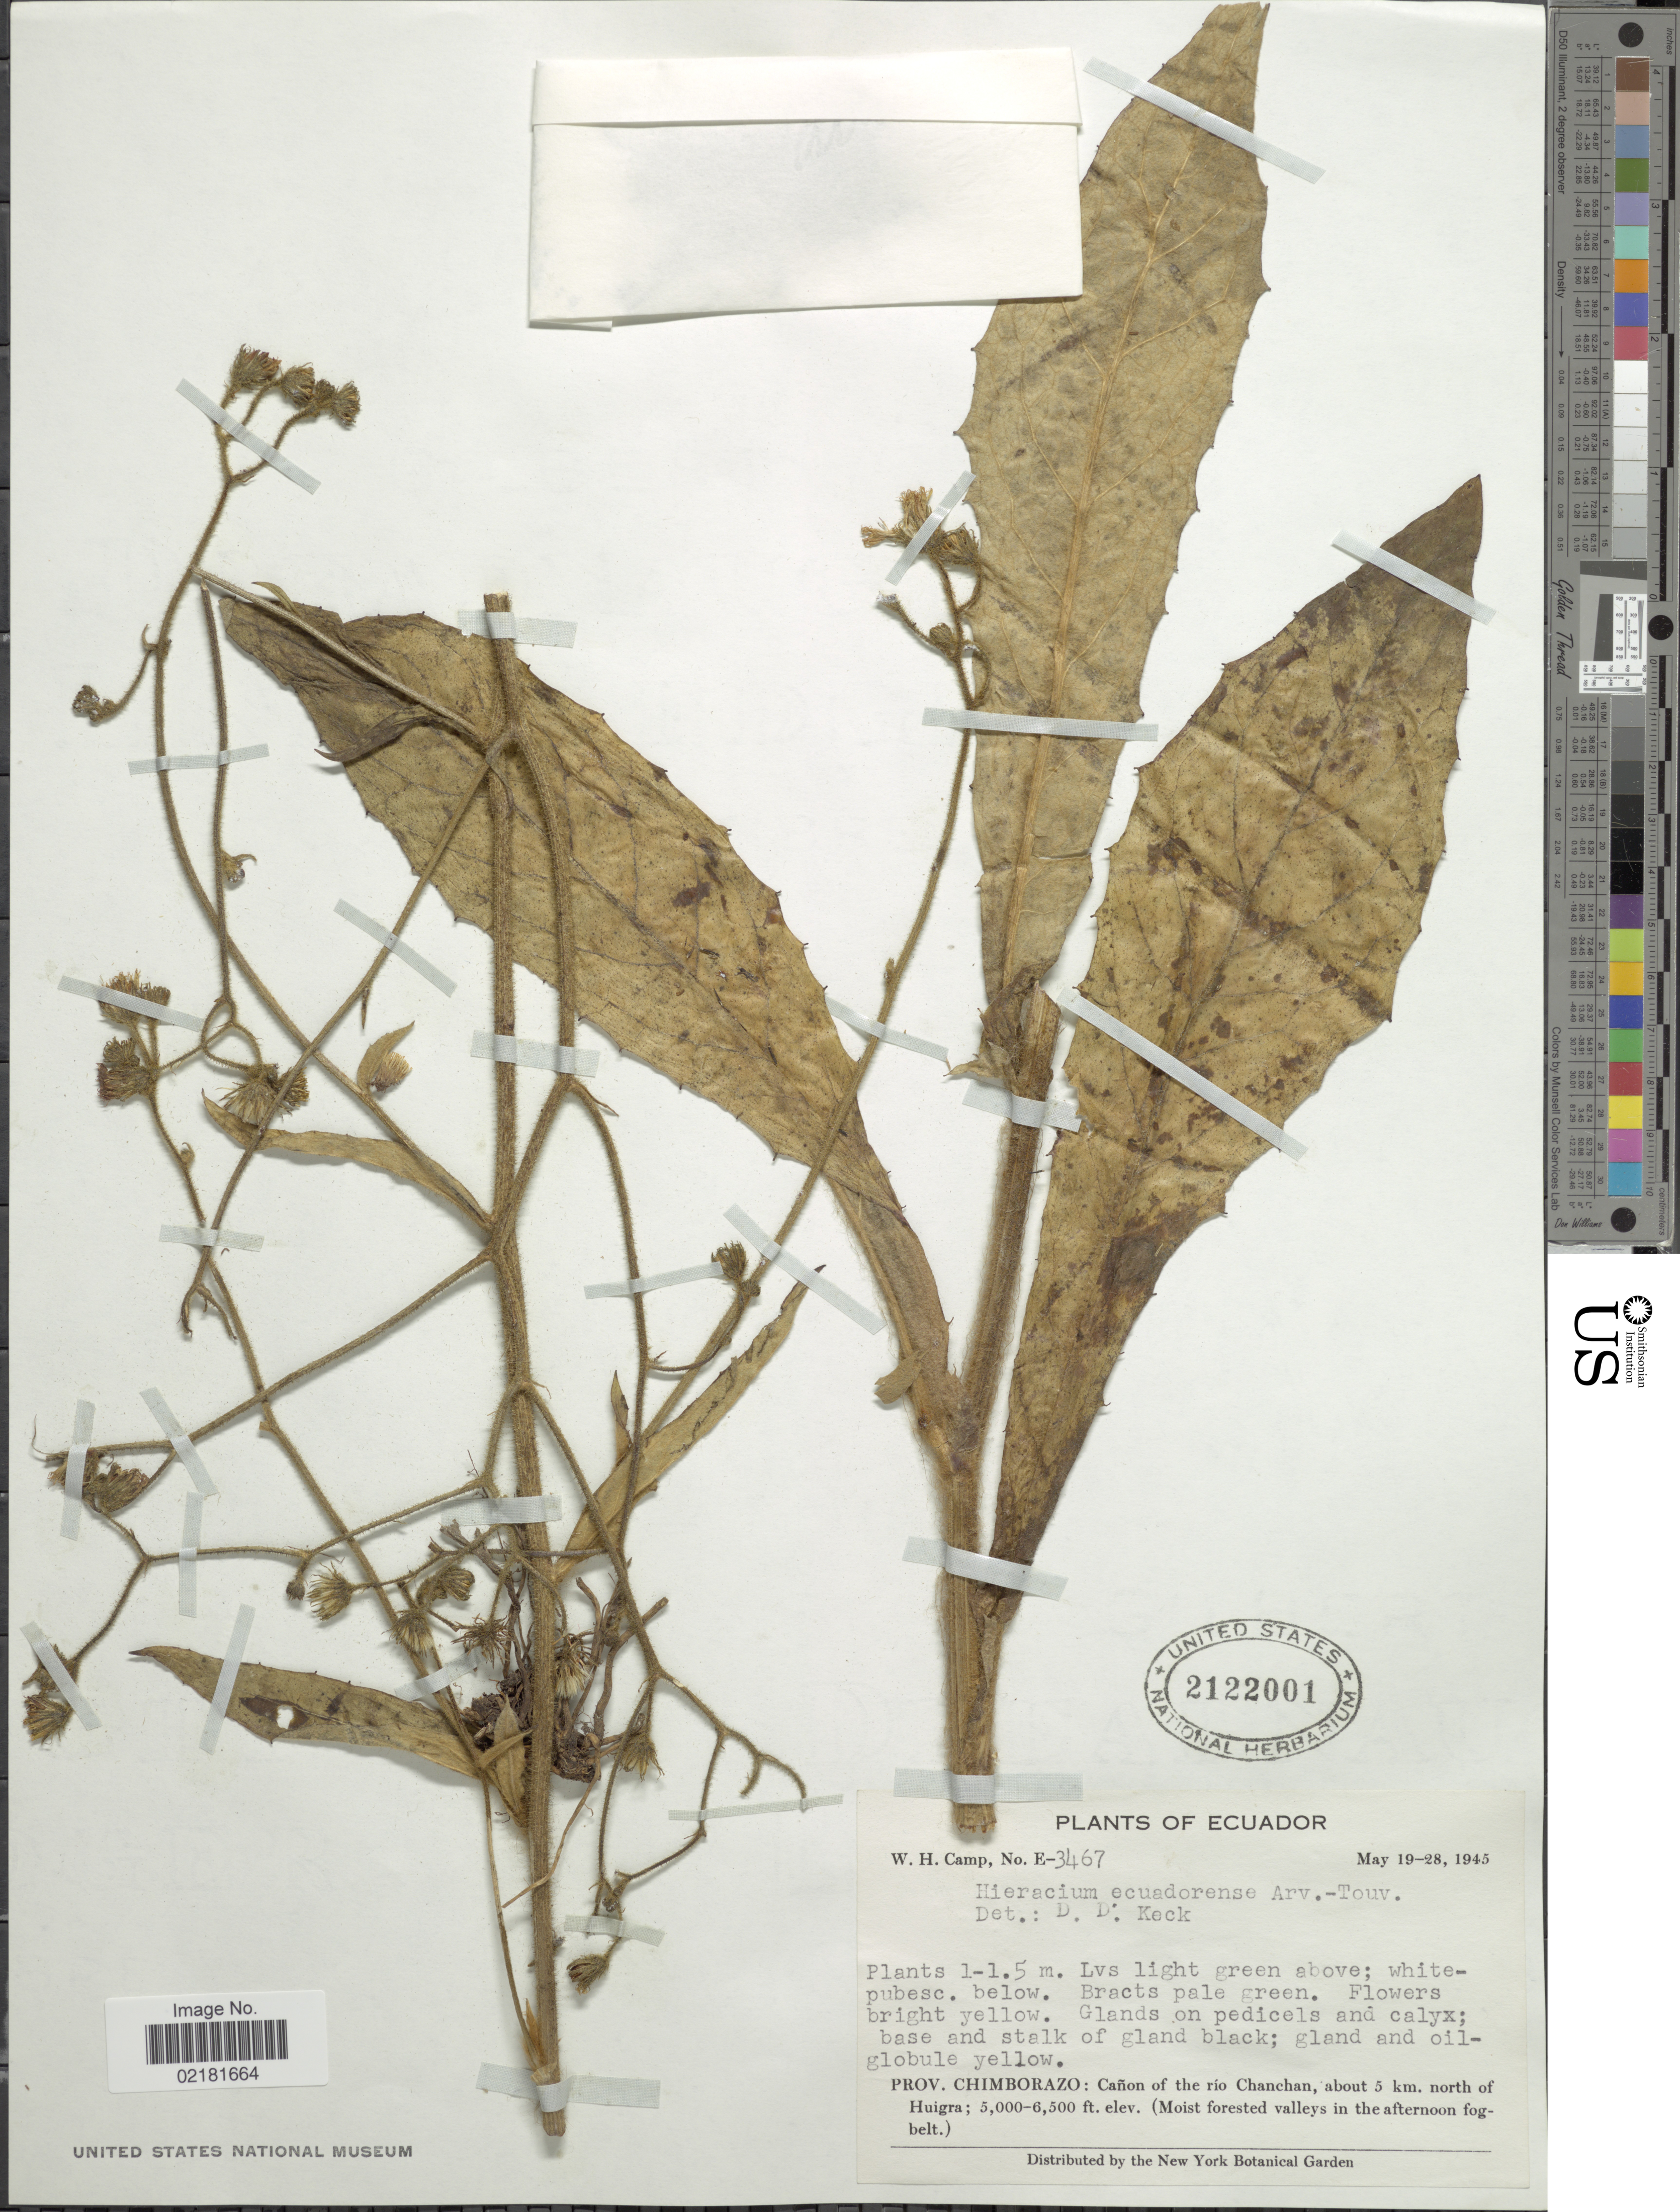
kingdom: Plantae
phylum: Tracheophyta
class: Magnoliopsida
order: Asterales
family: Asteraceae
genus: Hieracium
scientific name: Hieracium hieronymi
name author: Zahn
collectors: W. H. Camp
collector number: E-3467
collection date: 1945-05-19/1945-05-28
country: Ecuador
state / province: Chimborazo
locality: Cañon of the rio Chanchan, about 5 km. north of Huigra.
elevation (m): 1524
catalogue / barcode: US 2122001